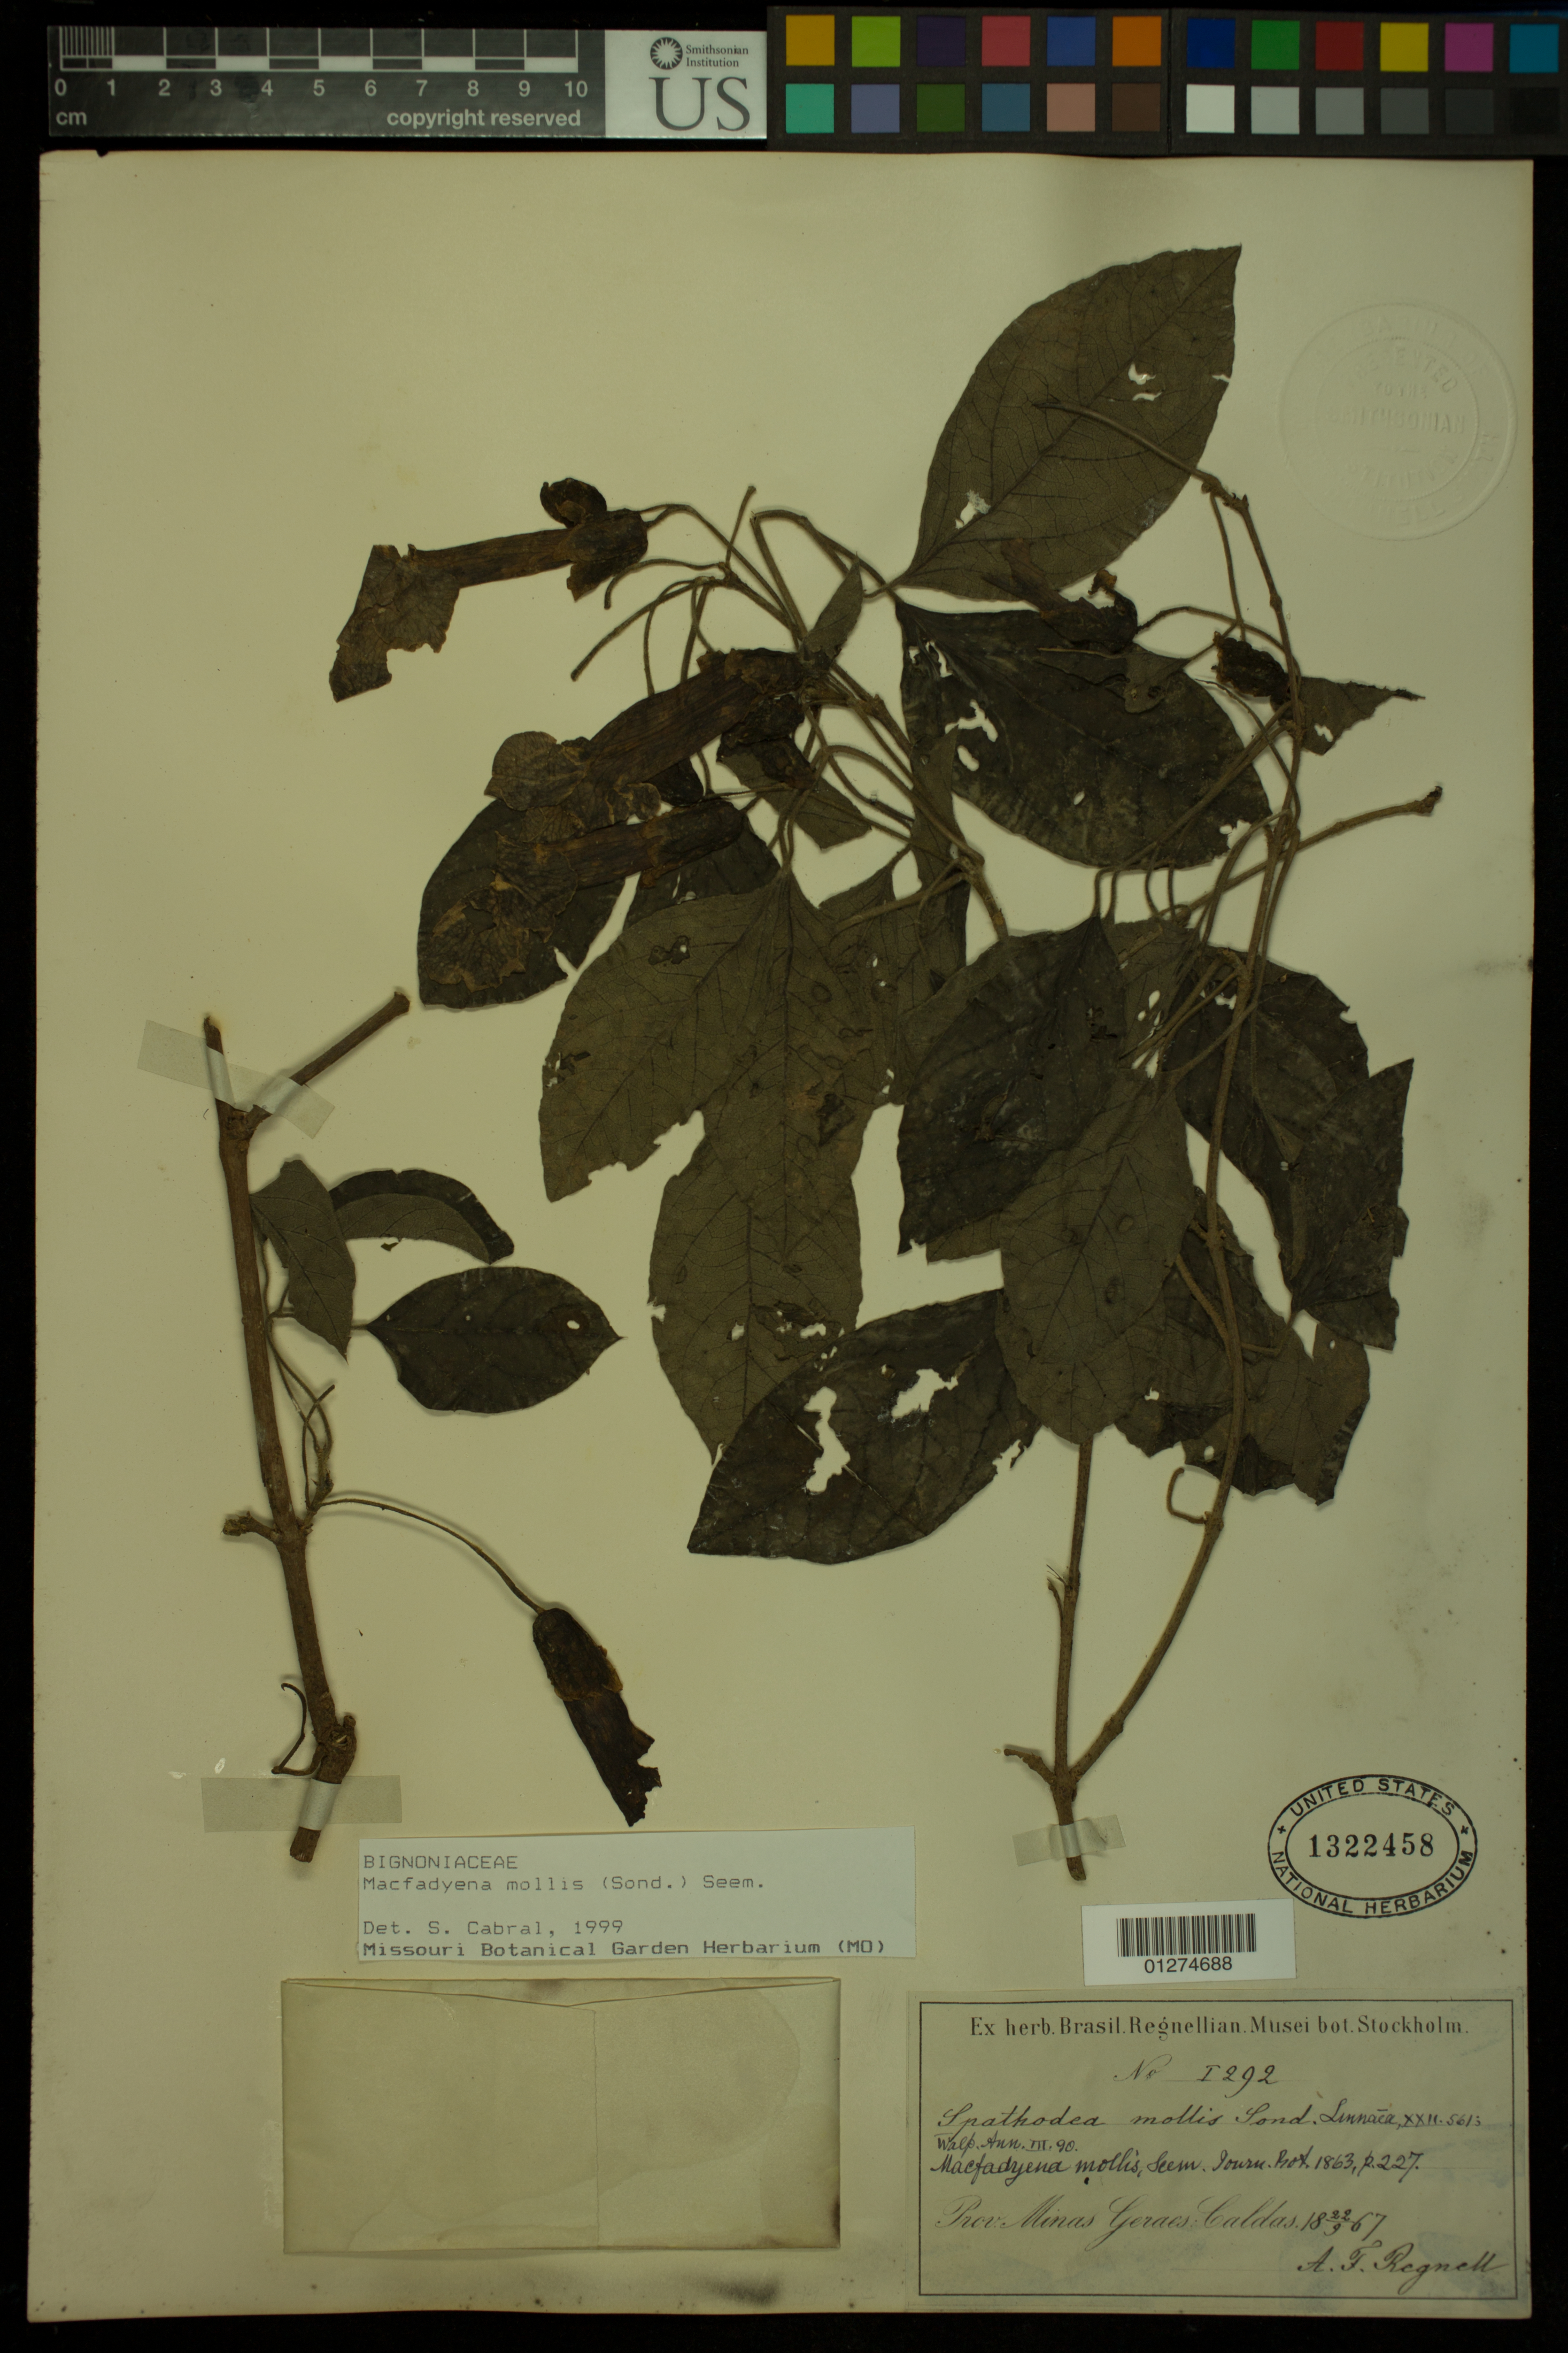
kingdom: Plantae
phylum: Tracheophyta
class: Magnoliopsida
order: Lamiales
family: Bignoniaceae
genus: Dolichandra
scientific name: Dolichandra uncata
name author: (Andrews) L.G. Lohmann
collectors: A. F. Regnell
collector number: I-292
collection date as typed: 22 Sep 1867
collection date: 1867-09-22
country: Brazil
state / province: Minas Gerais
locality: Caldas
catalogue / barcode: US 1322458